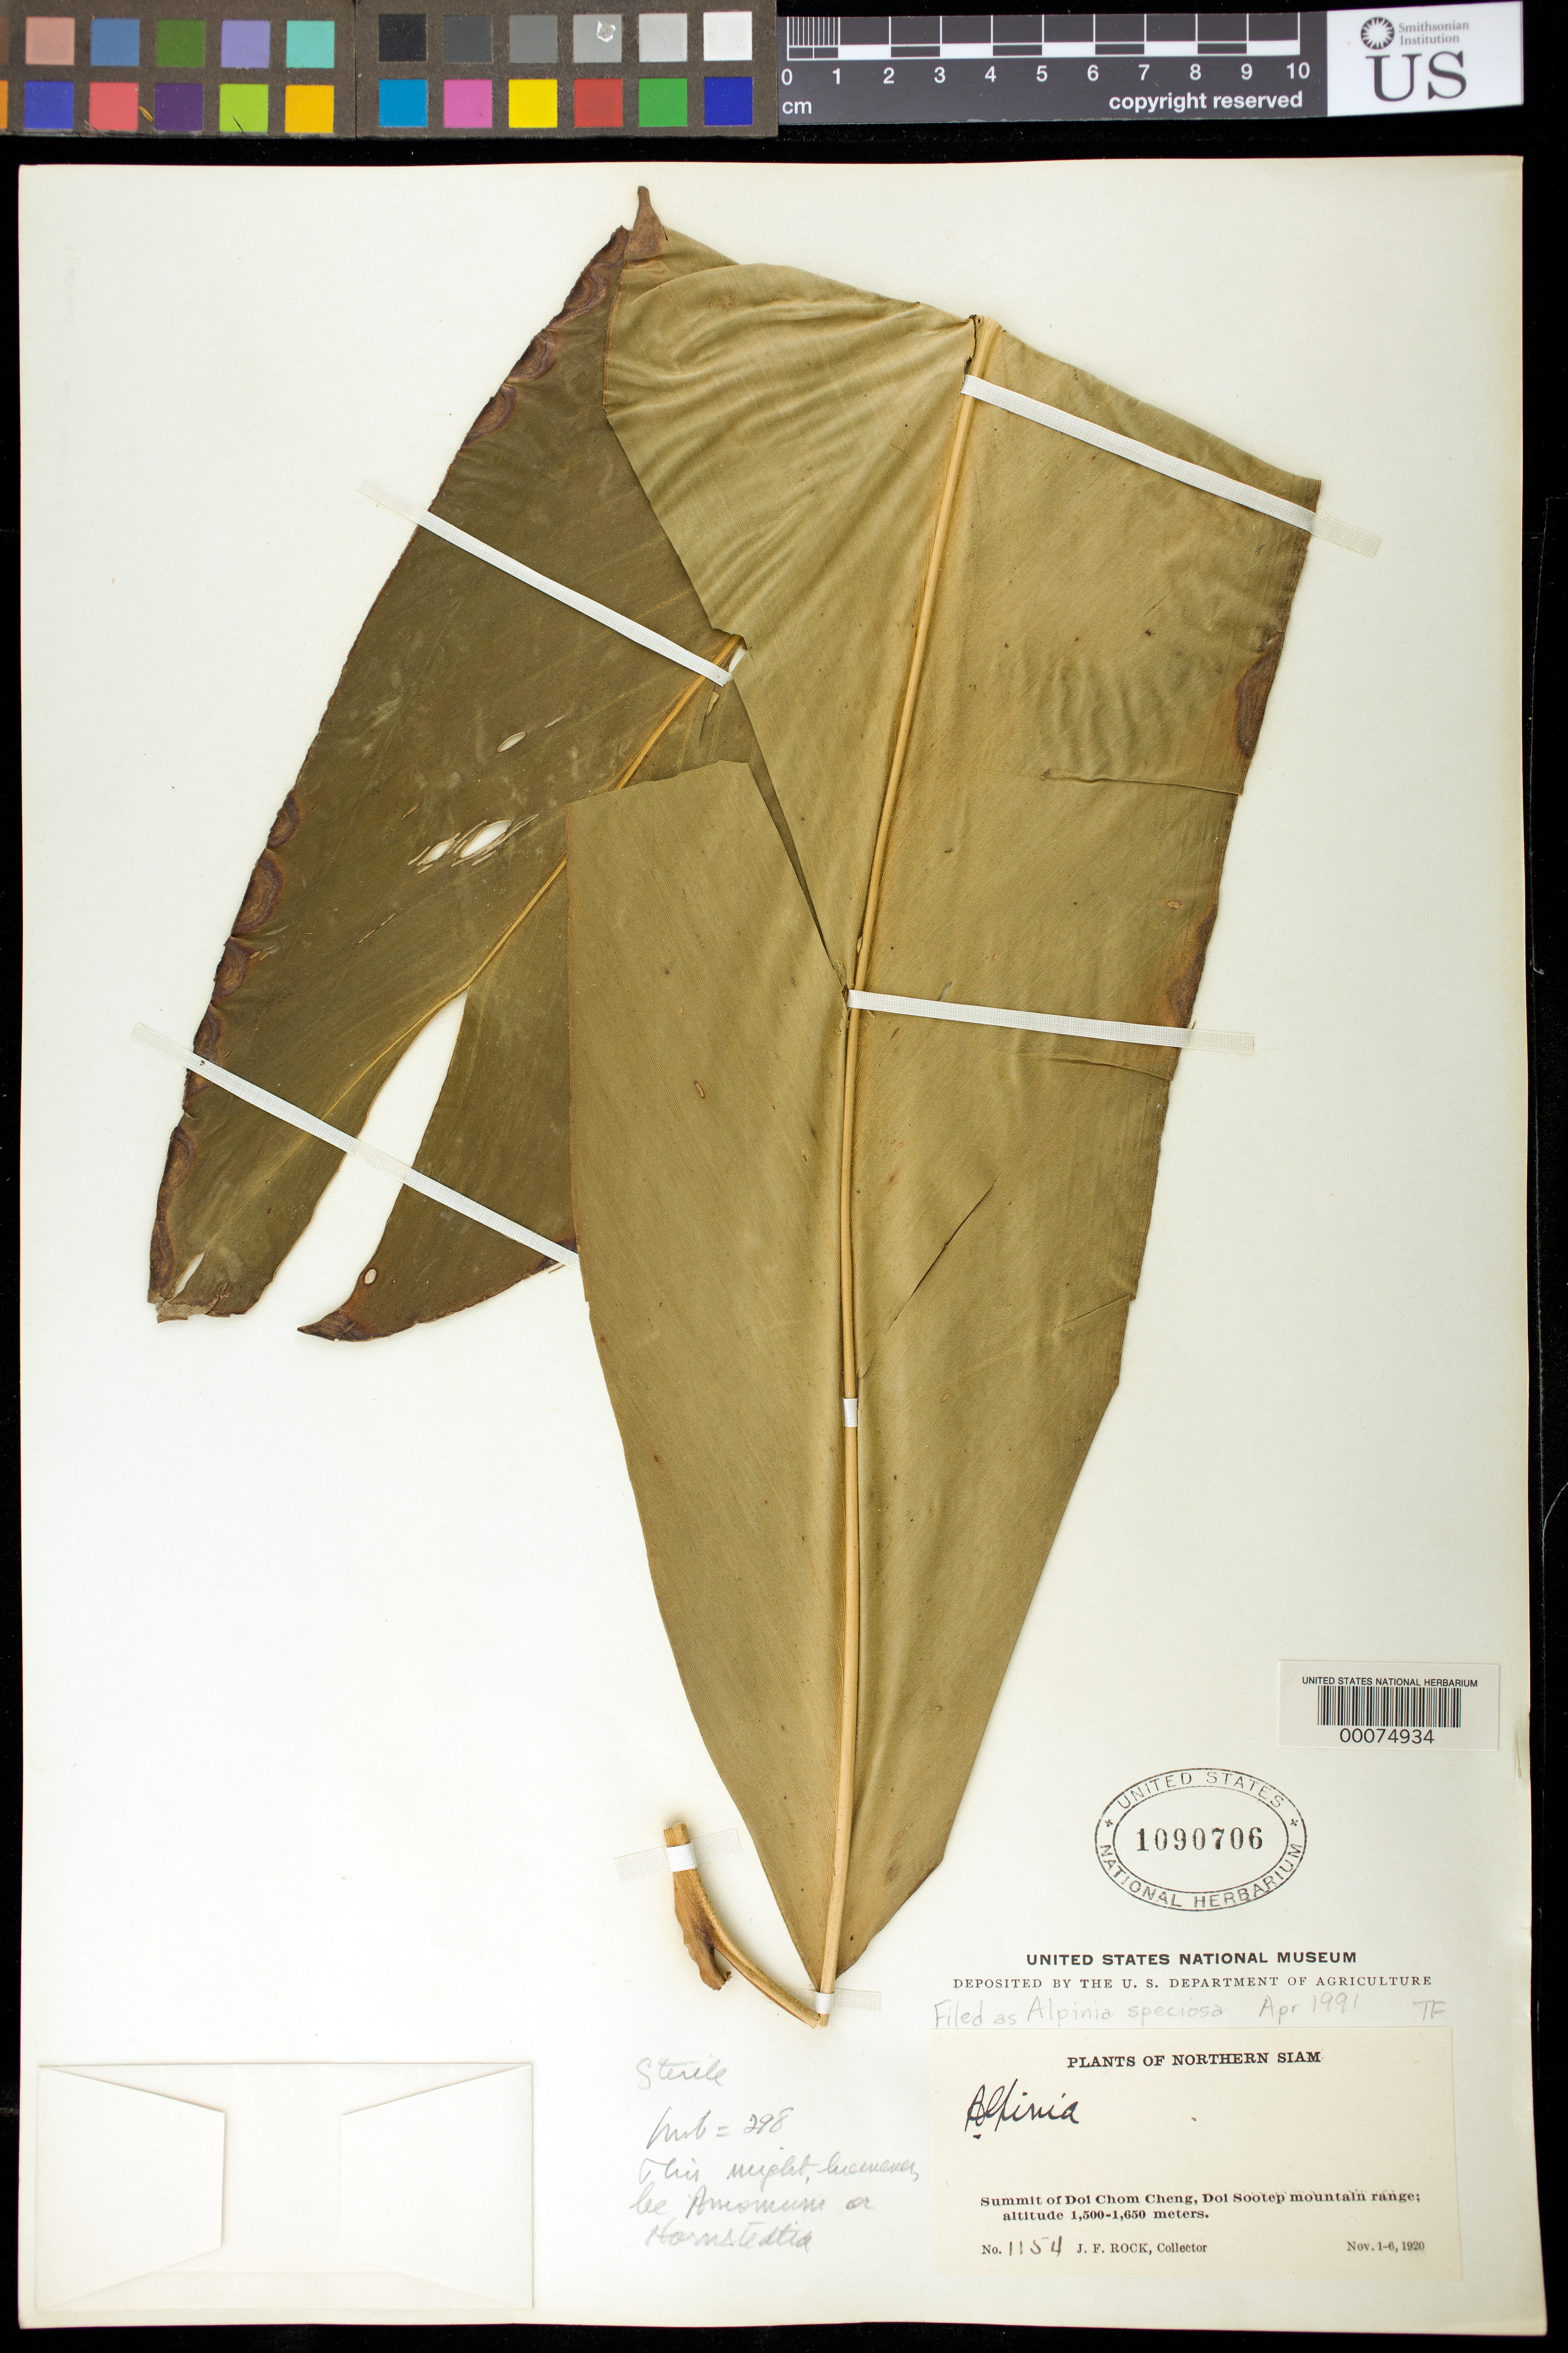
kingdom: Plantae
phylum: Tracheophyta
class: Liliopsida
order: Zingiberales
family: Zingiberaceae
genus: Alpinia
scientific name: Alpinia zerumbet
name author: (Pers.) B.L. Burtt & R.M. Sm.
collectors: J. F. Rock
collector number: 1154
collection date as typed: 01 Nov 1920 to 06 Nov 1920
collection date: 1920-11-01/1920-11-06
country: Thailand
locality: Plants of northern siam, summit of doi chom cheng, doi sootep mountain range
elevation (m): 1500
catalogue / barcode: US 1090706